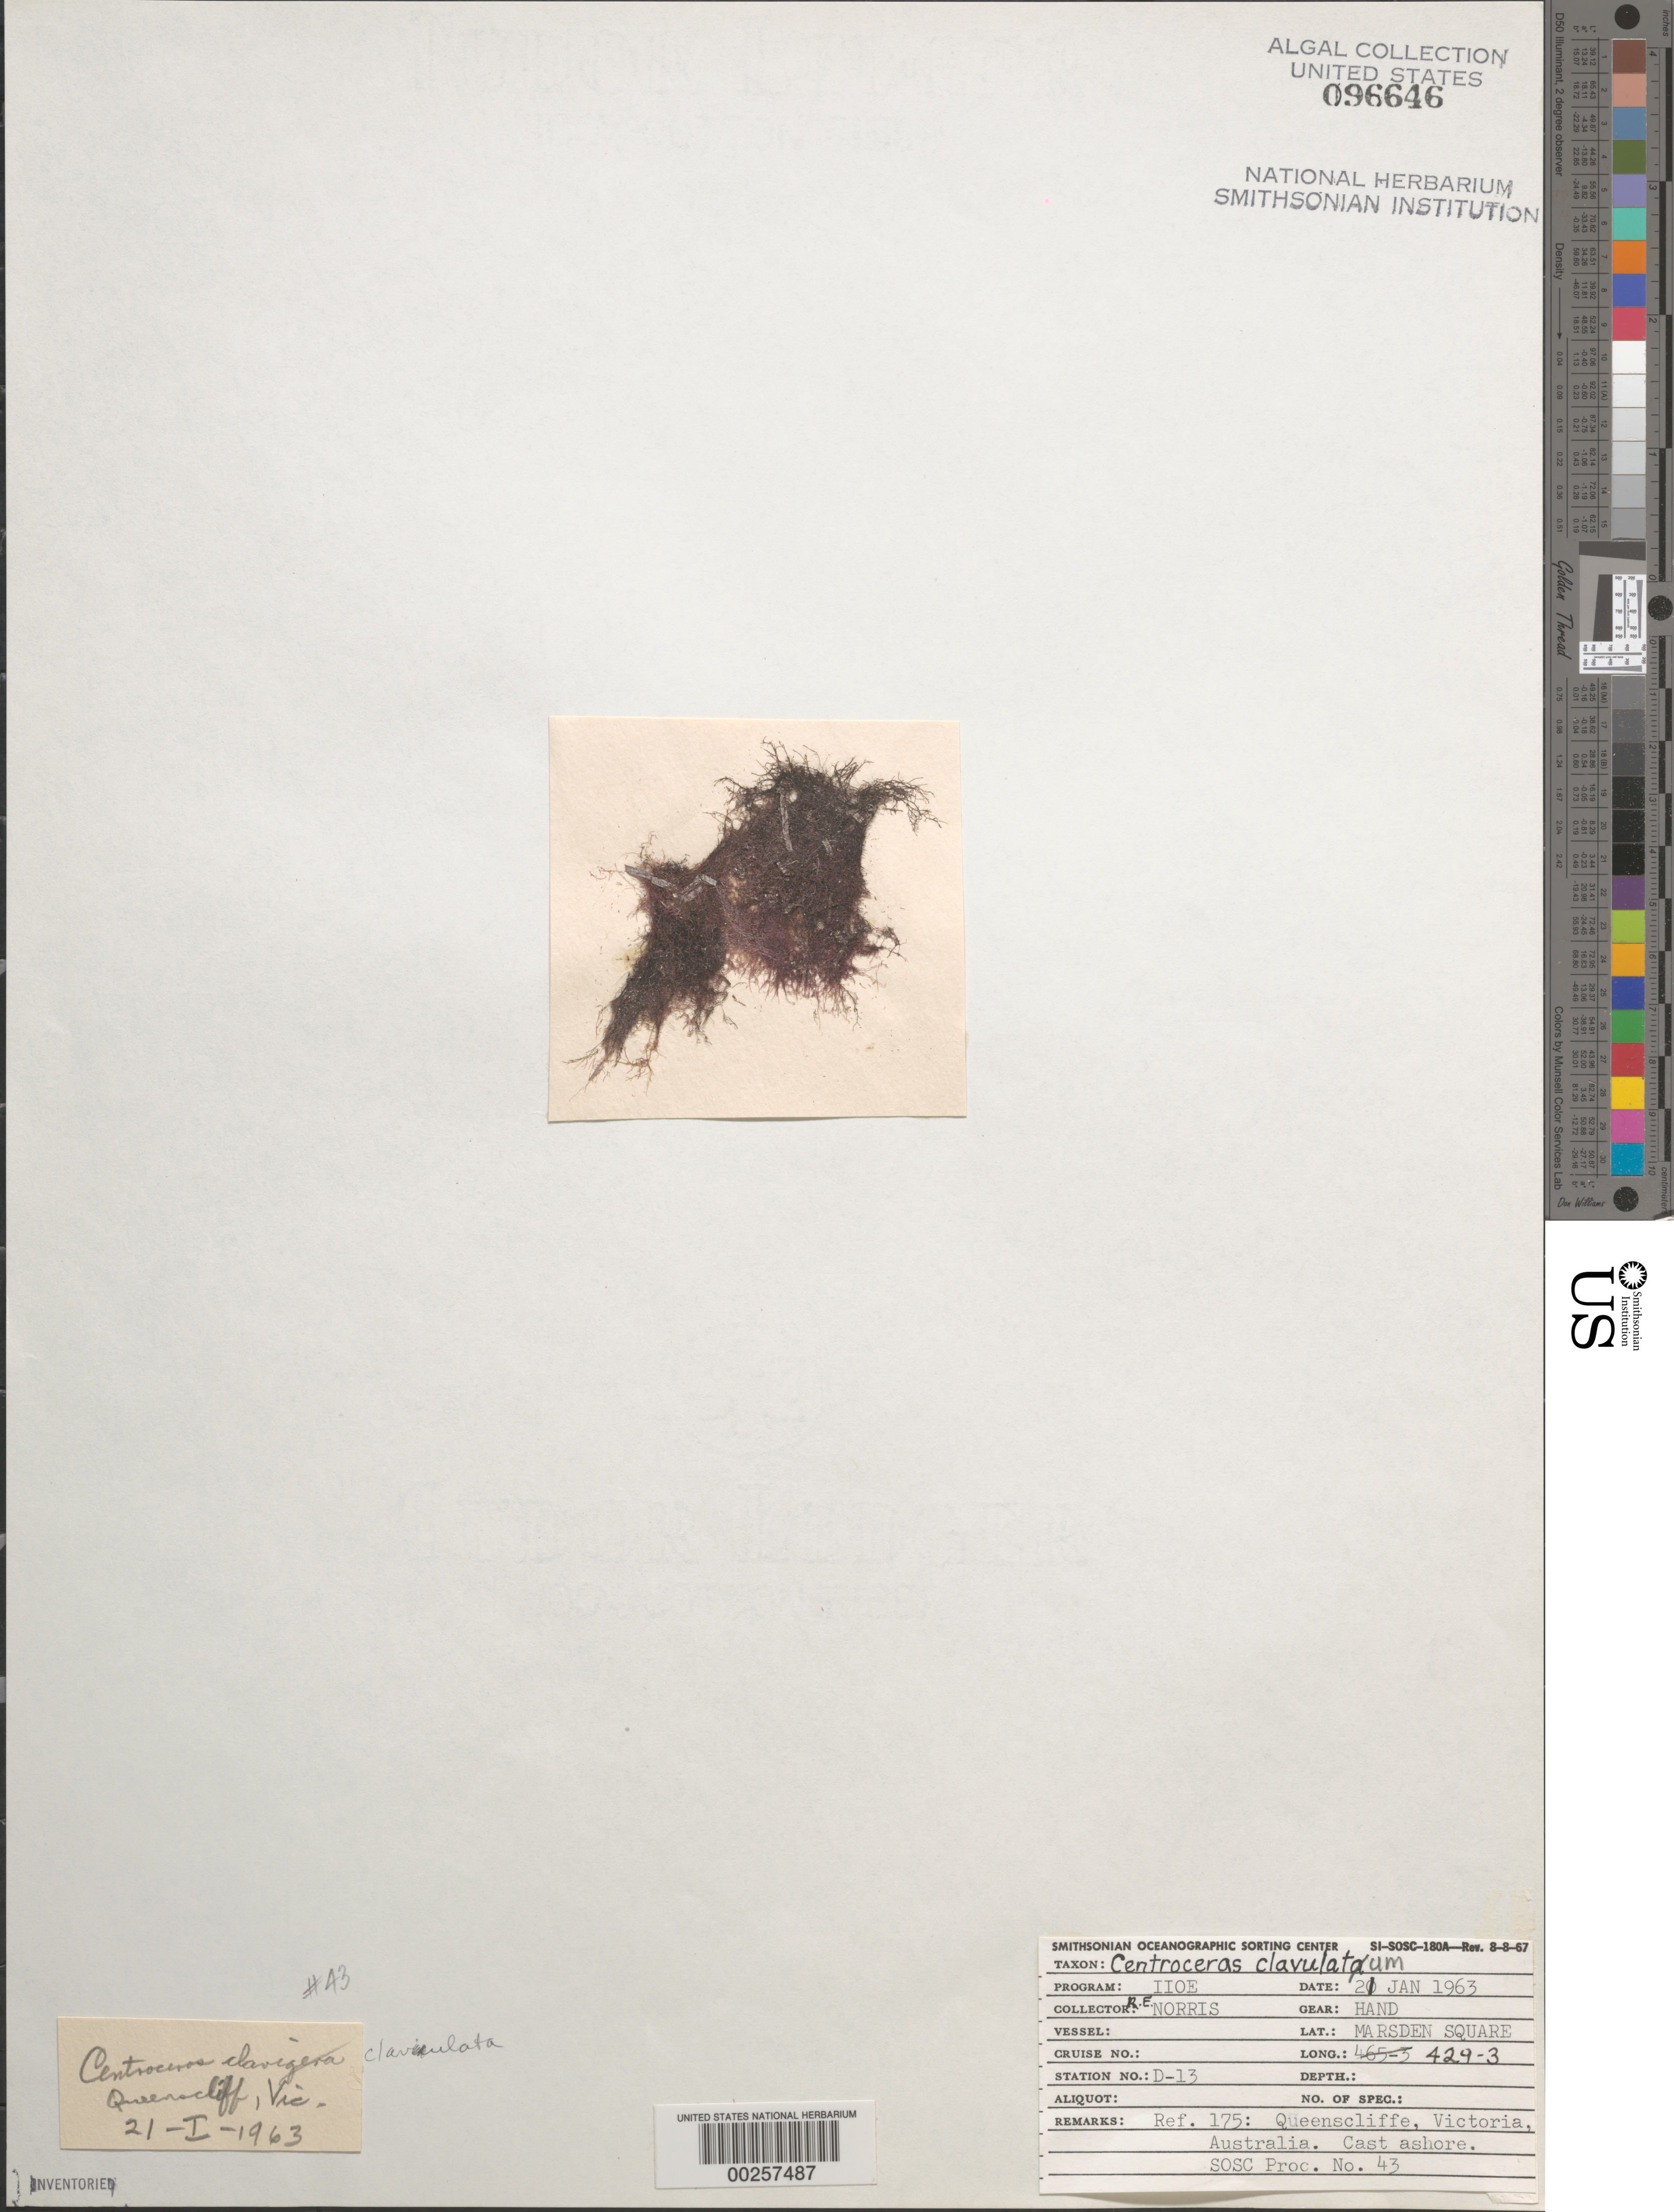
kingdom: Plantae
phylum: Rhodophyta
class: Florideophyceae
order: Ceramiales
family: Ceramiaceae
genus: Centroceras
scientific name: Centroceras clavulatum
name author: (C. Agardh) Mont.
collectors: R. E. Norris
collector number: Station D-13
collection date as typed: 21 Jan 1963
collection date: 1963-01-21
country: Australia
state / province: Victoria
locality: Queenscliffe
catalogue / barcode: US 96646